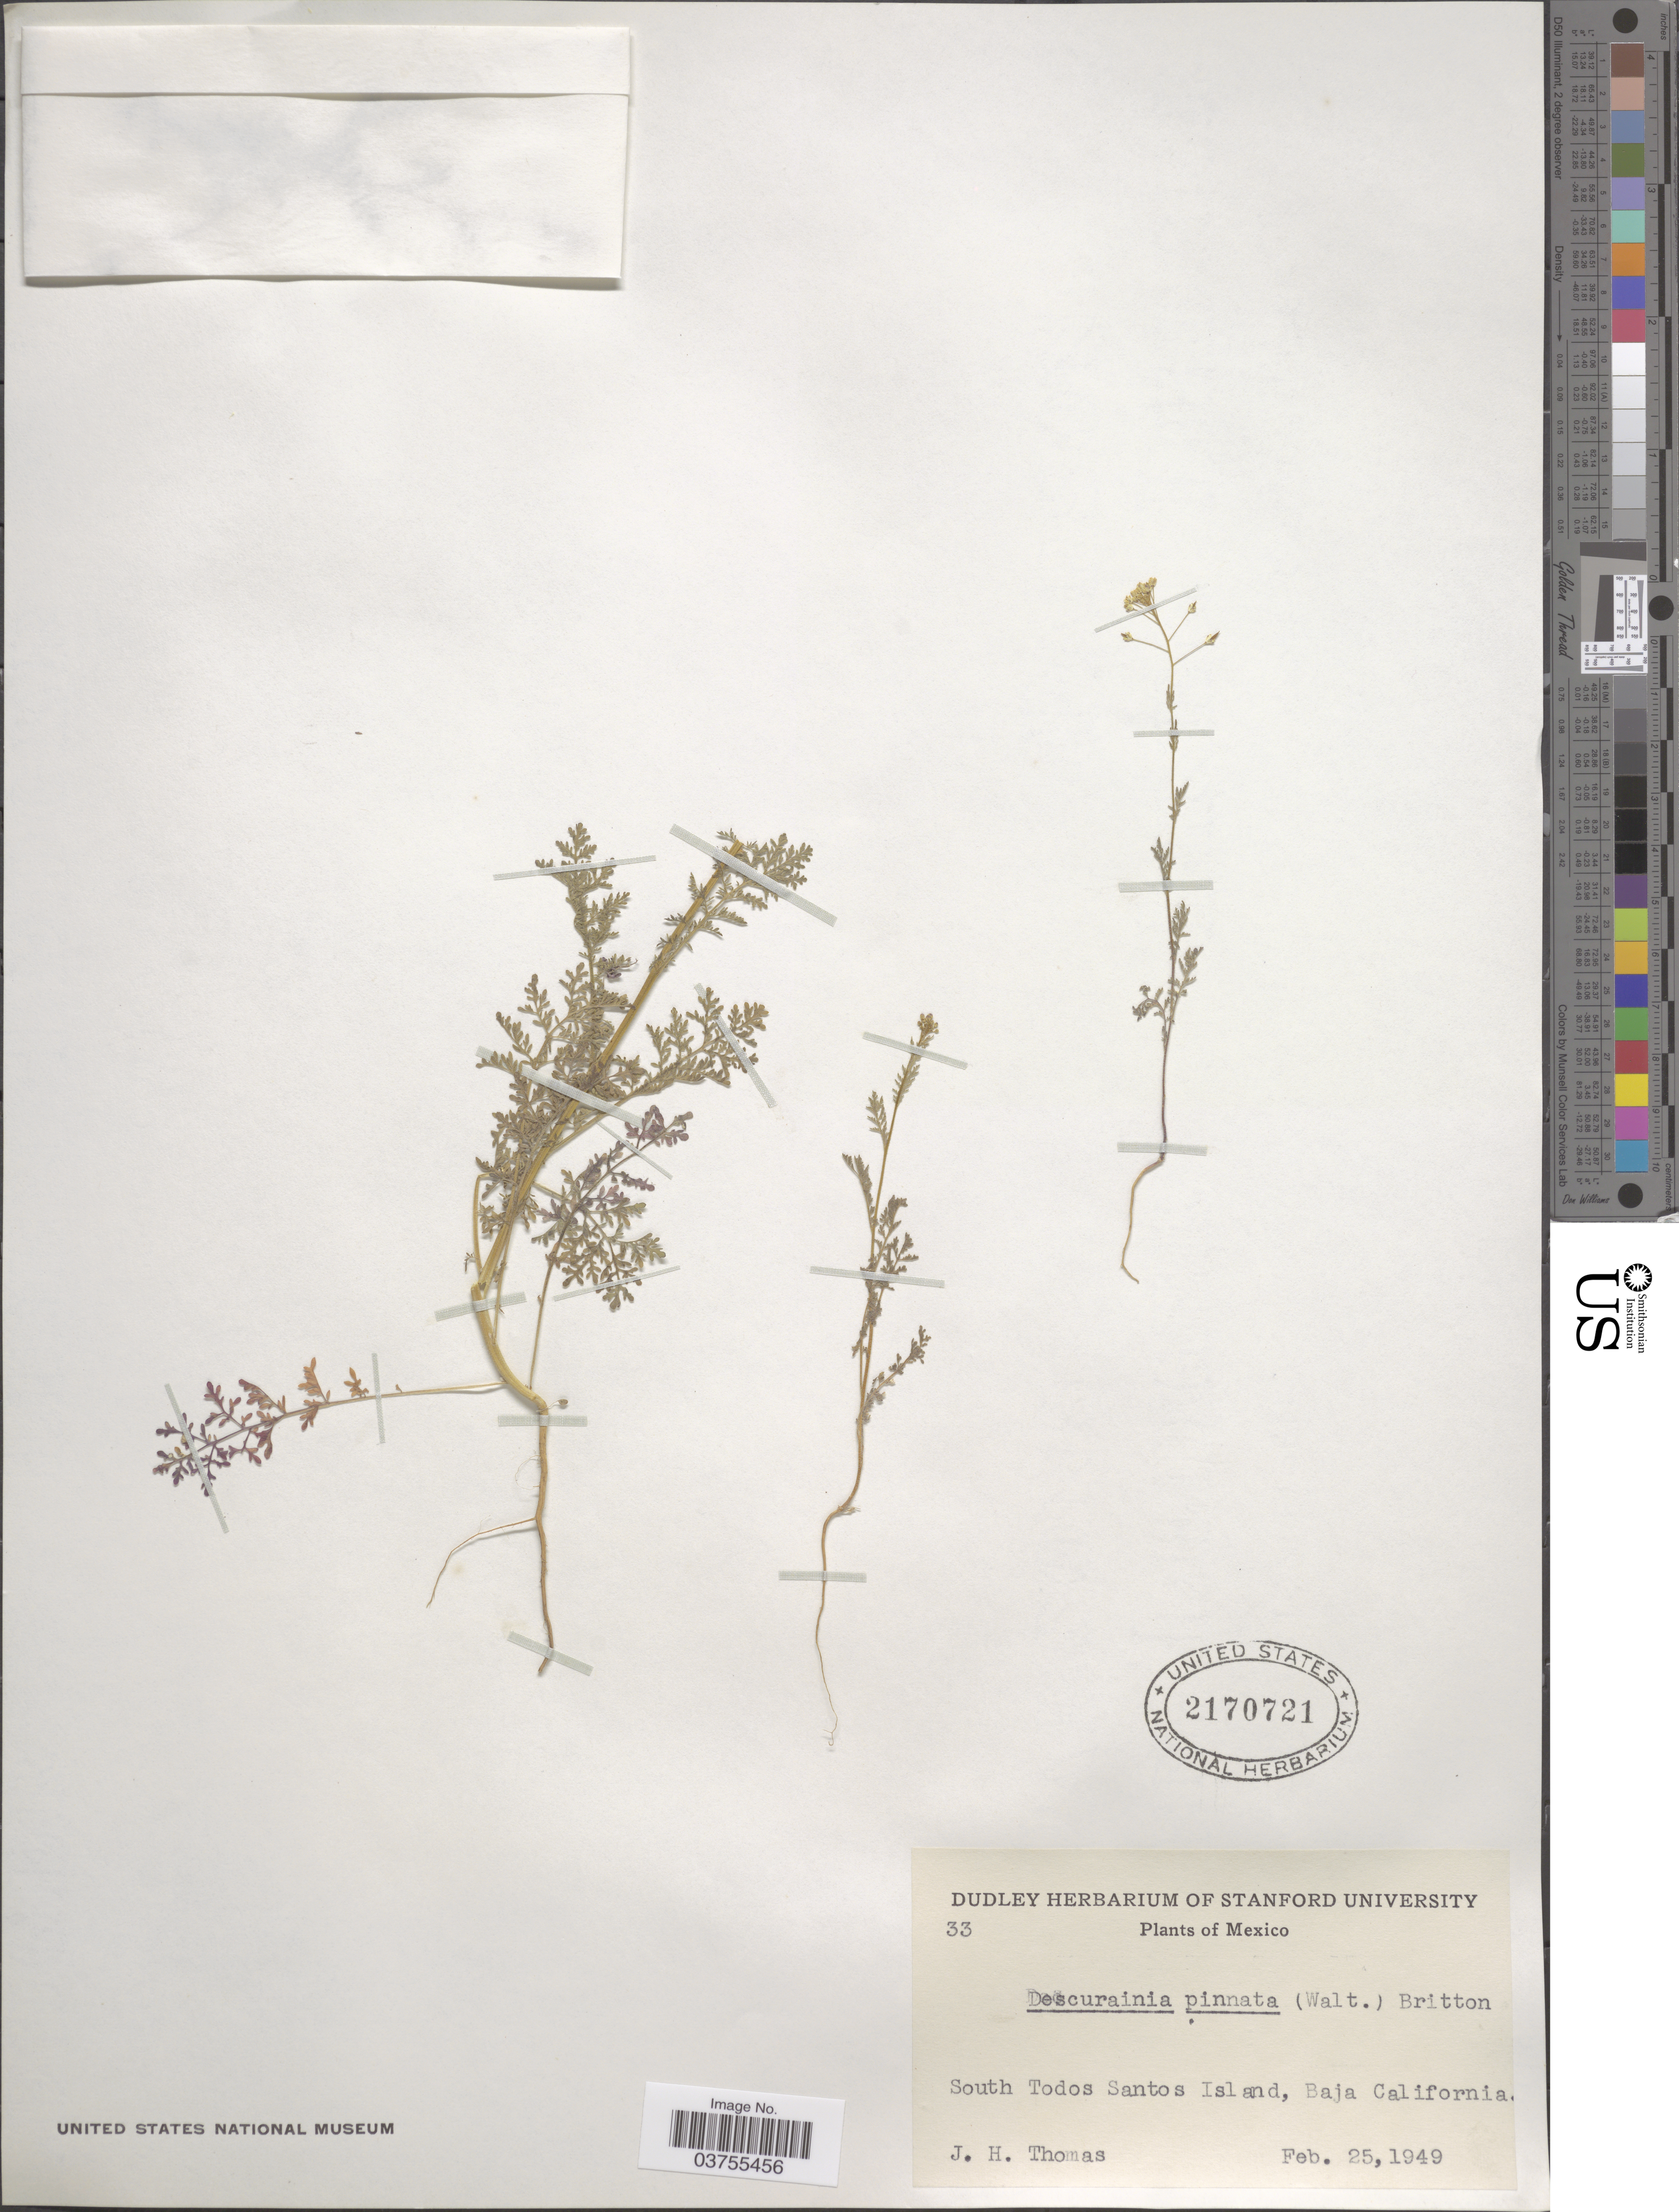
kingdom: Plantae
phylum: Tracheophyta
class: Magnoliopsida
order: Brassicales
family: Brassicaceae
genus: Descurainia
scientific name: Descurainia pinnata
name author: (Walter) Britton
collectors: J. H. Thomas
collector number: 33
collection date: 1949-02-25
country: Mexico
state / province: Baja California Norte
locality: South Todos Santos Island.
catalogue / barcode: US 2170721